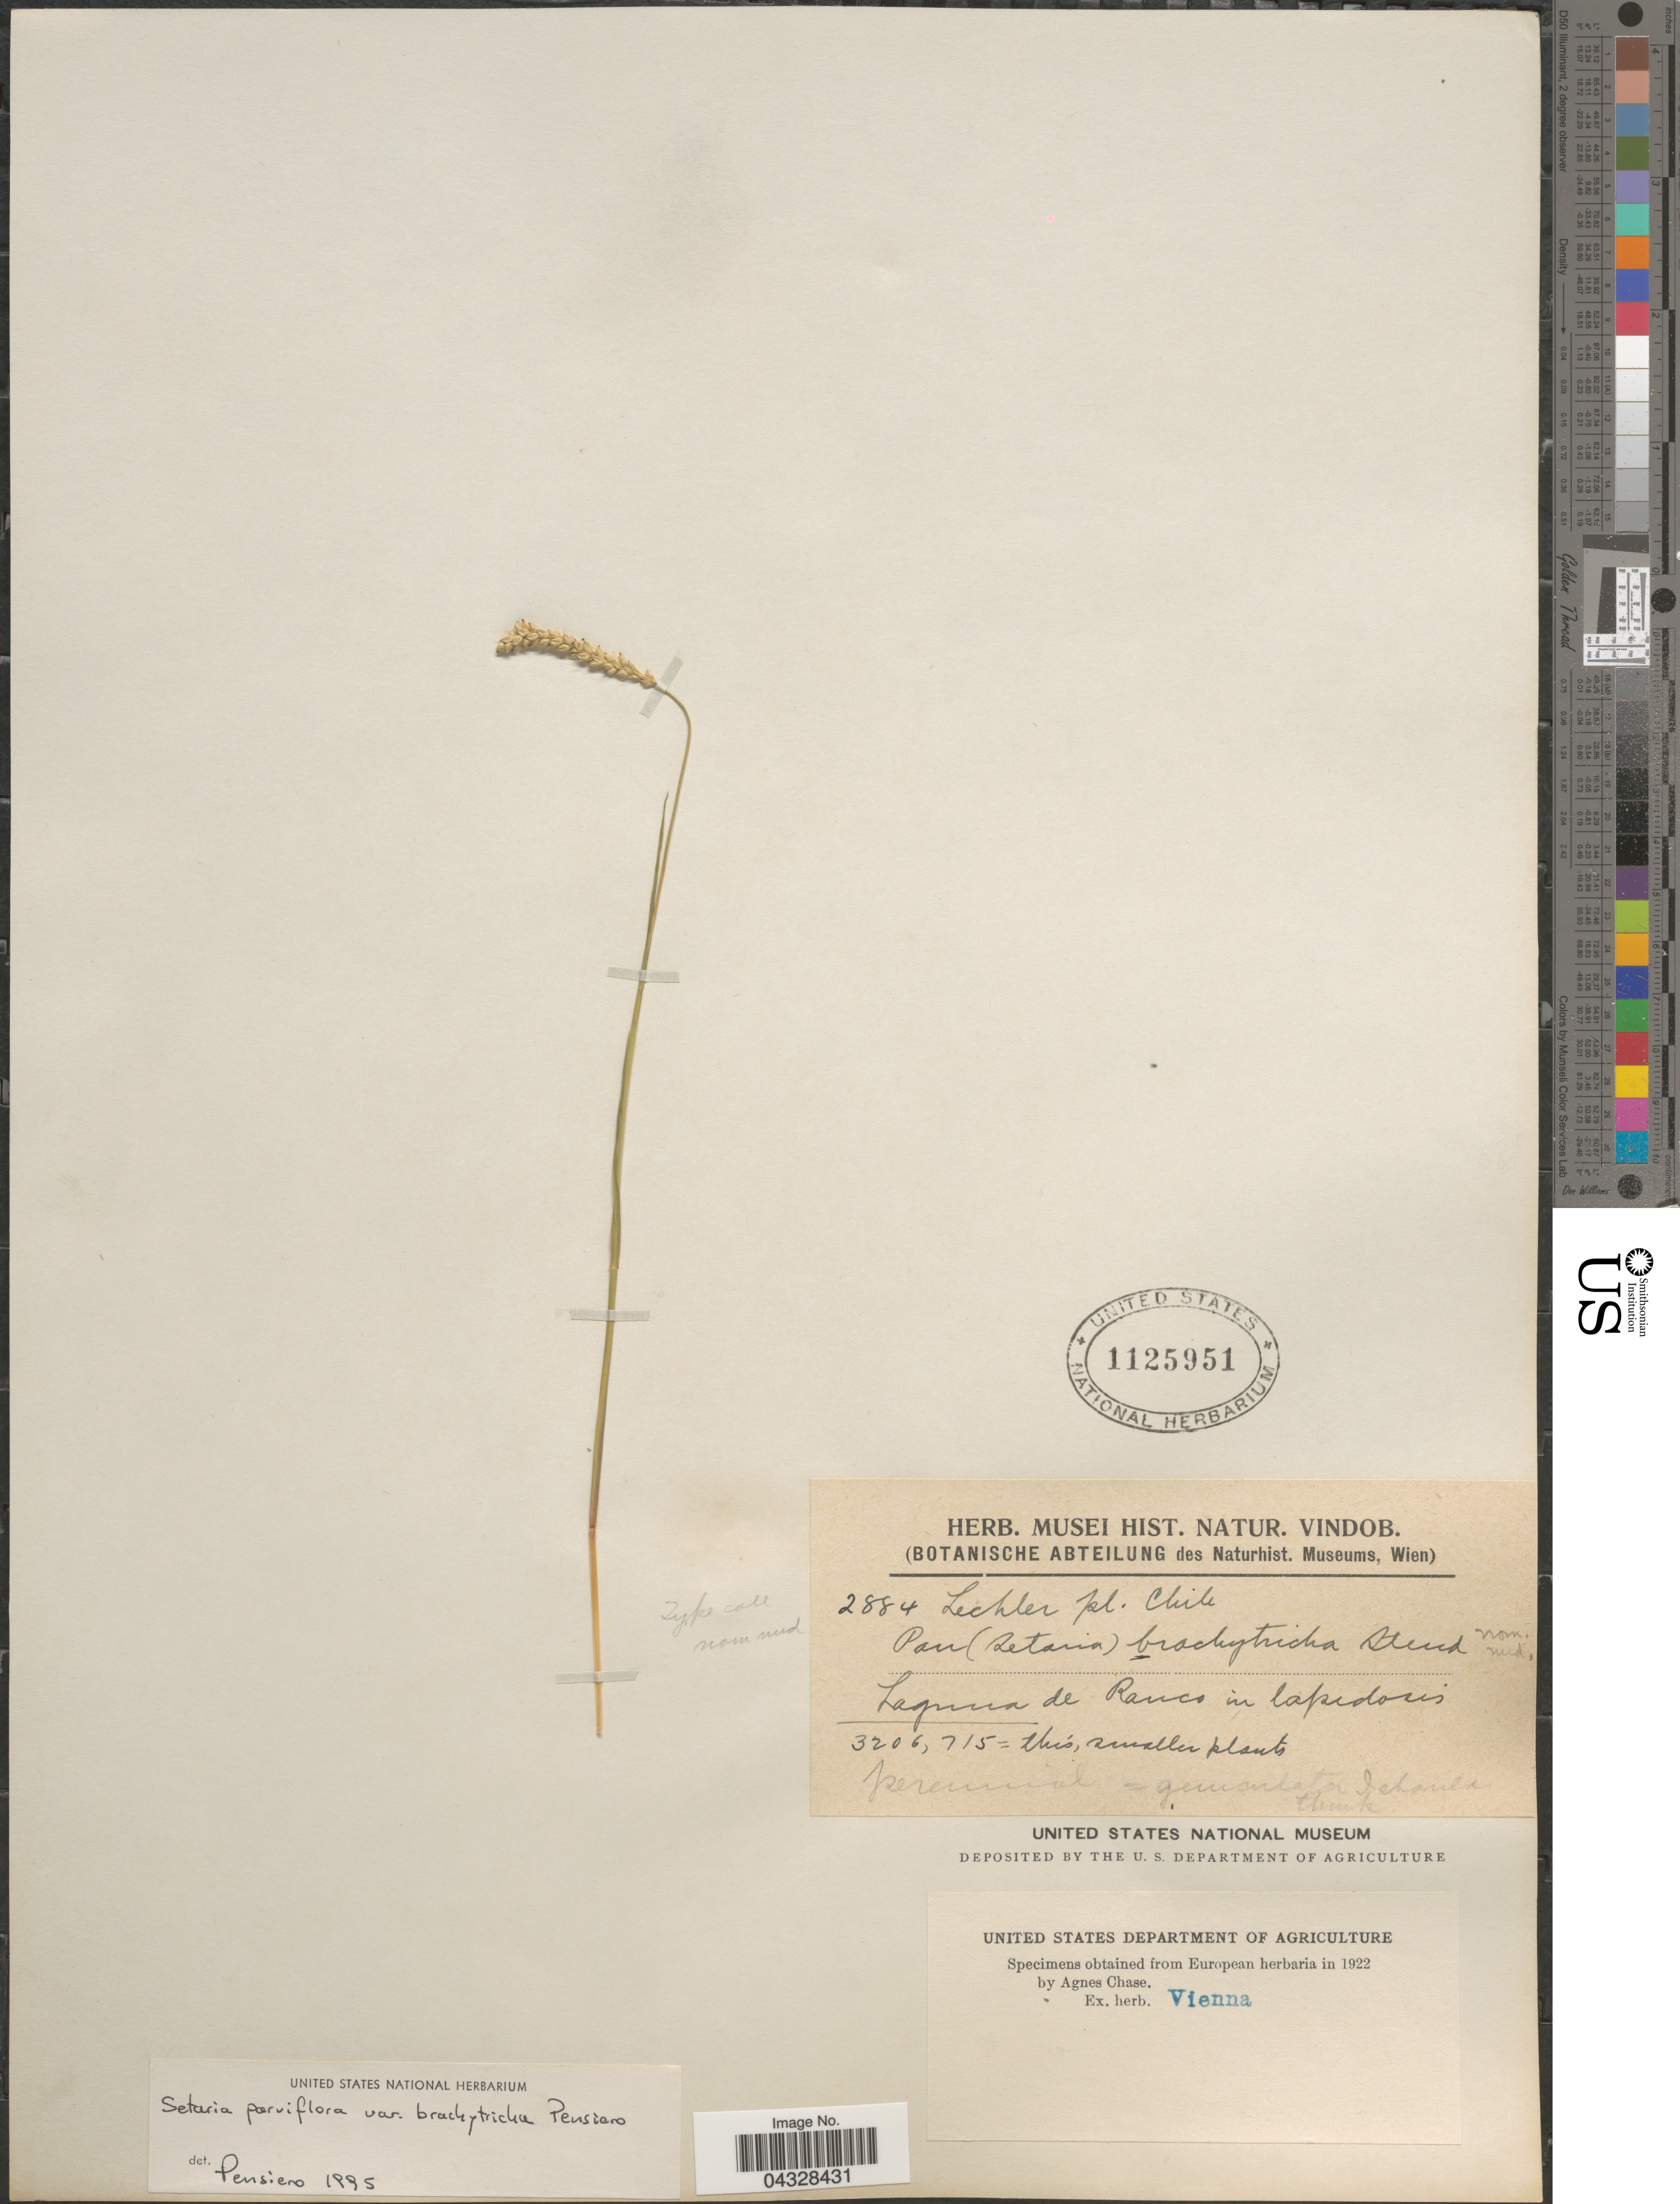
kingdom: Plantae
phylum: Tracheophyta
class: Liliopsida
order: Poales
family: Poaceae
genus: Setaria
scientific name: Setaria parviflora var. brachytricha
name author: Pensiero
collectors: -. Lechler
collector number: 2884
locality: Laguna de Ranco in lapidosis.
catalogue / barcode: US 1125951